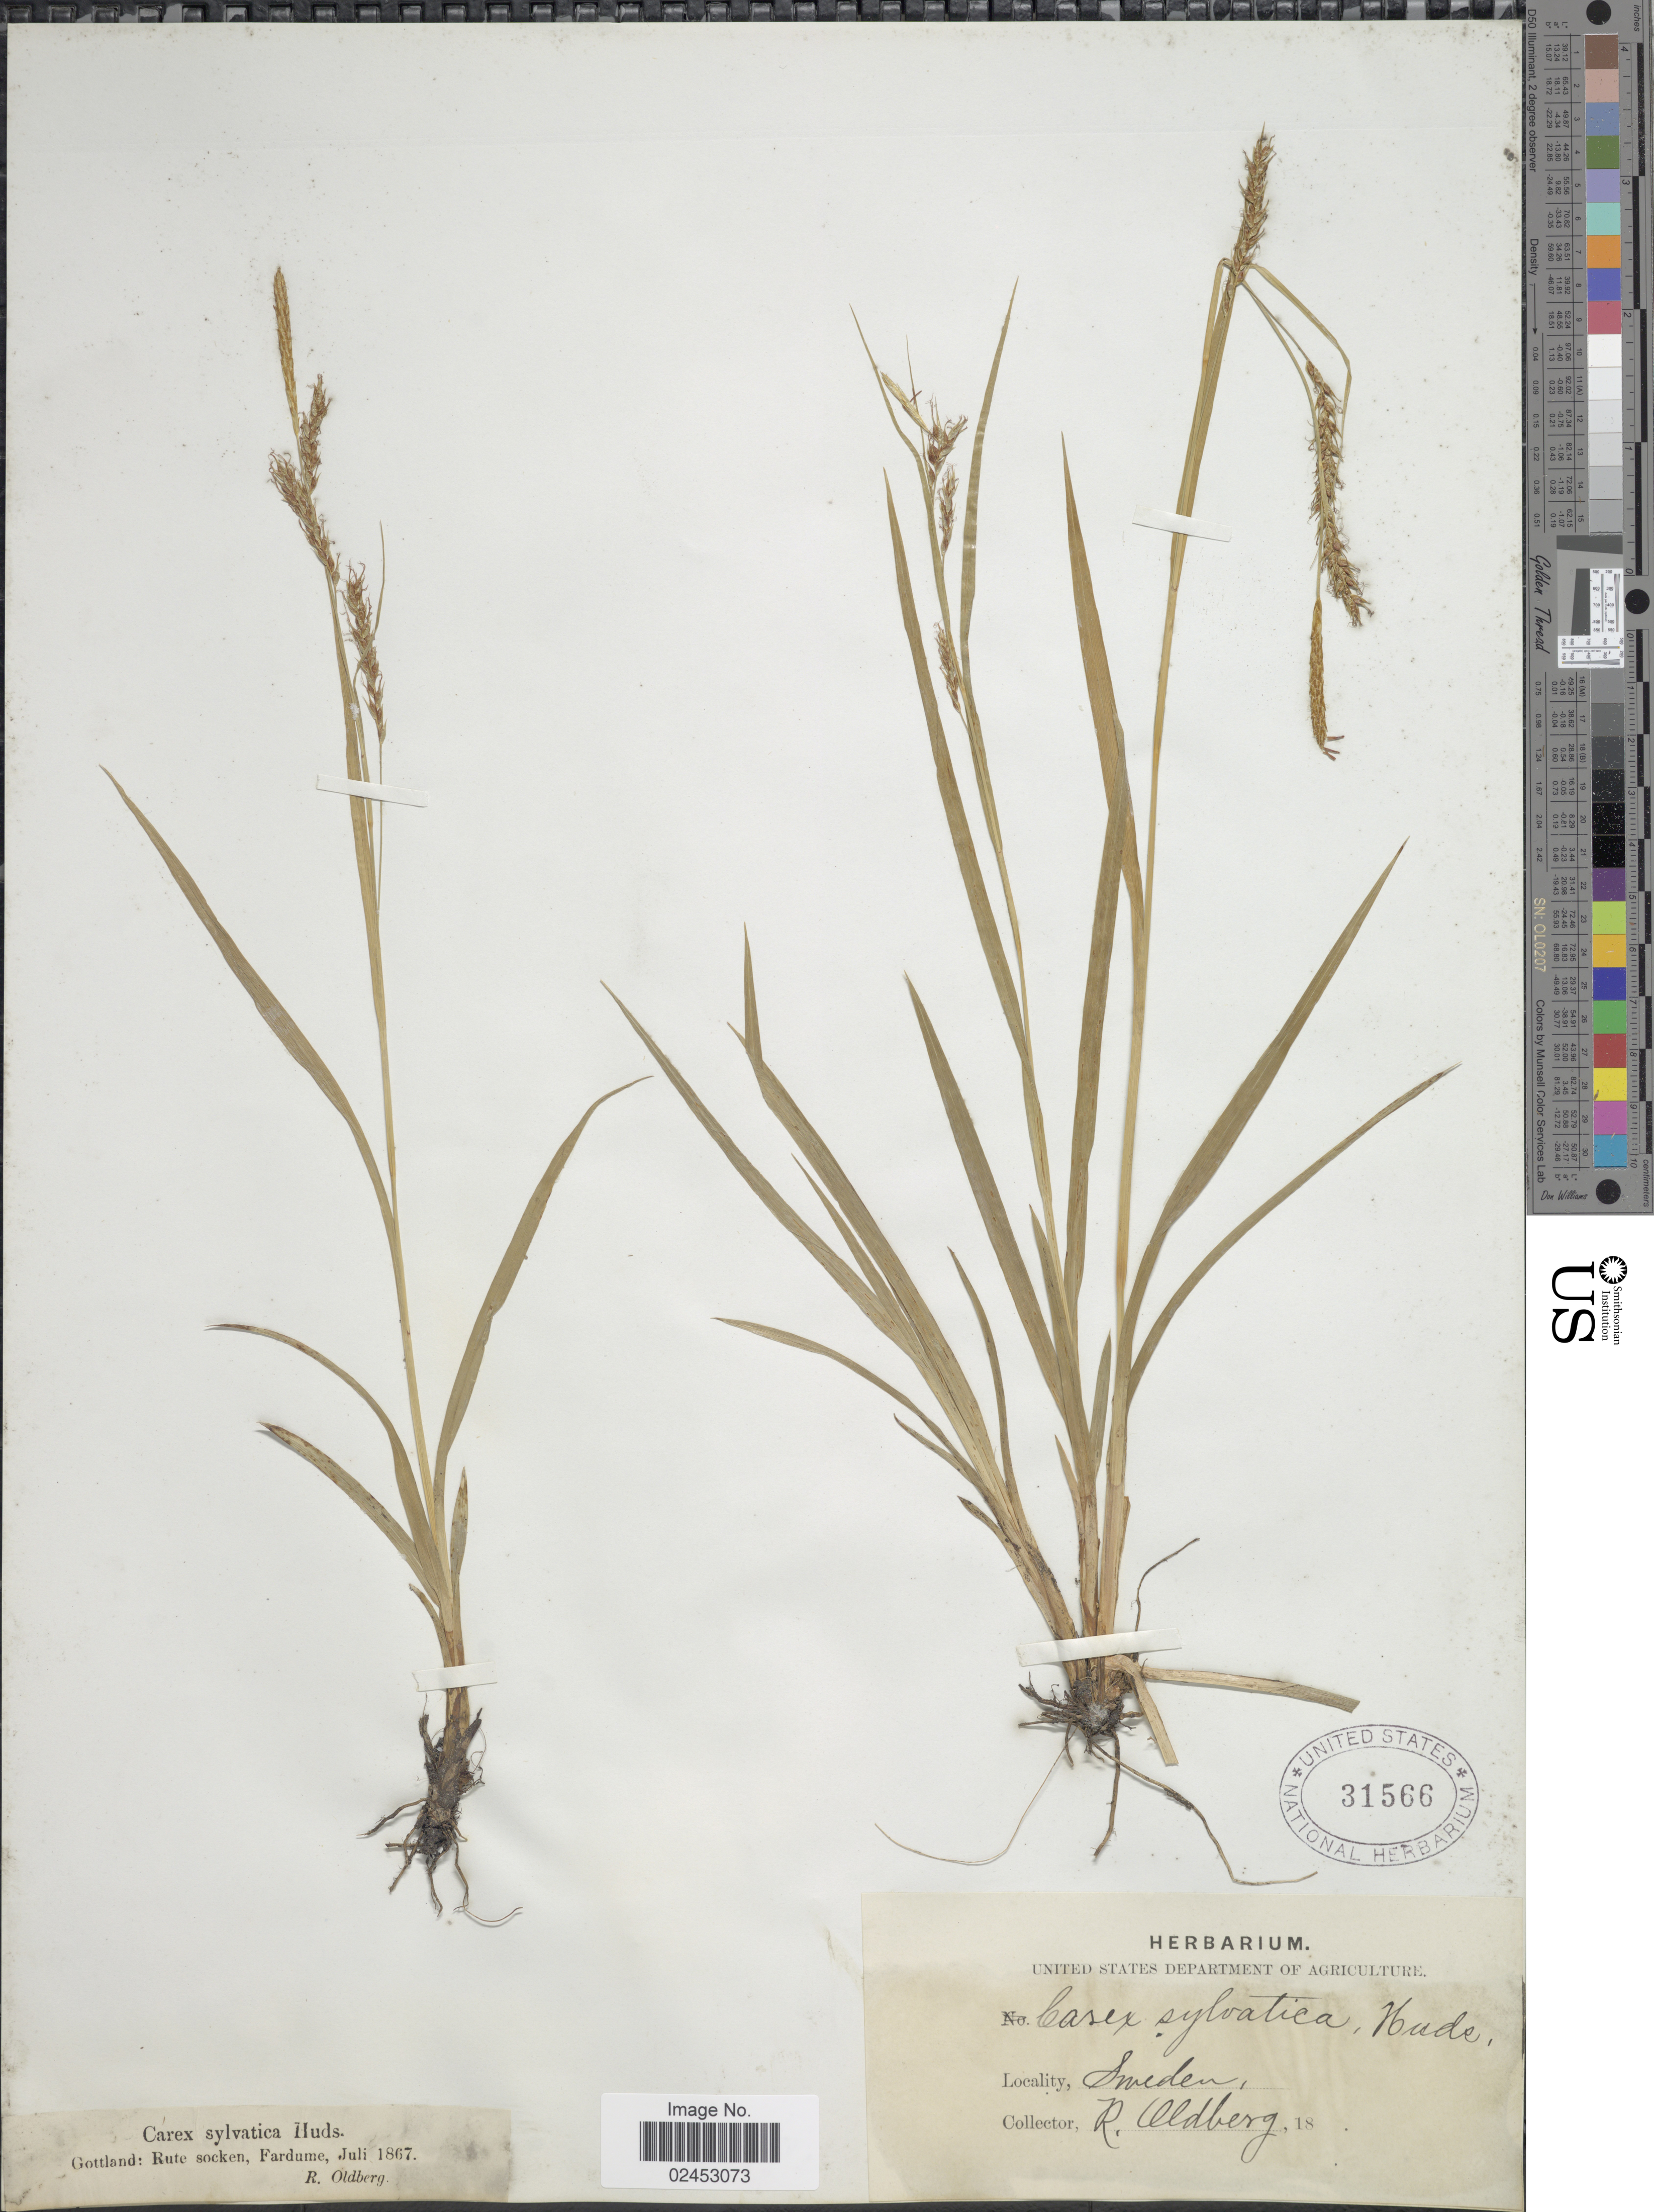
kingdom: Plantae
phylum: Tracheophyta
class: Liliopsida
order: Poales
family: Cyperaceae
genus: Carex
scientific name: Carex sylvatica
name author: Huds.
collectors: R. Oldberg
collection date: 1867-07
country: Sweden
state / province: Gotland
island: Gotland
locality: Gottland: Rute socken, Fardume.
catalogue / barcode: US 31566